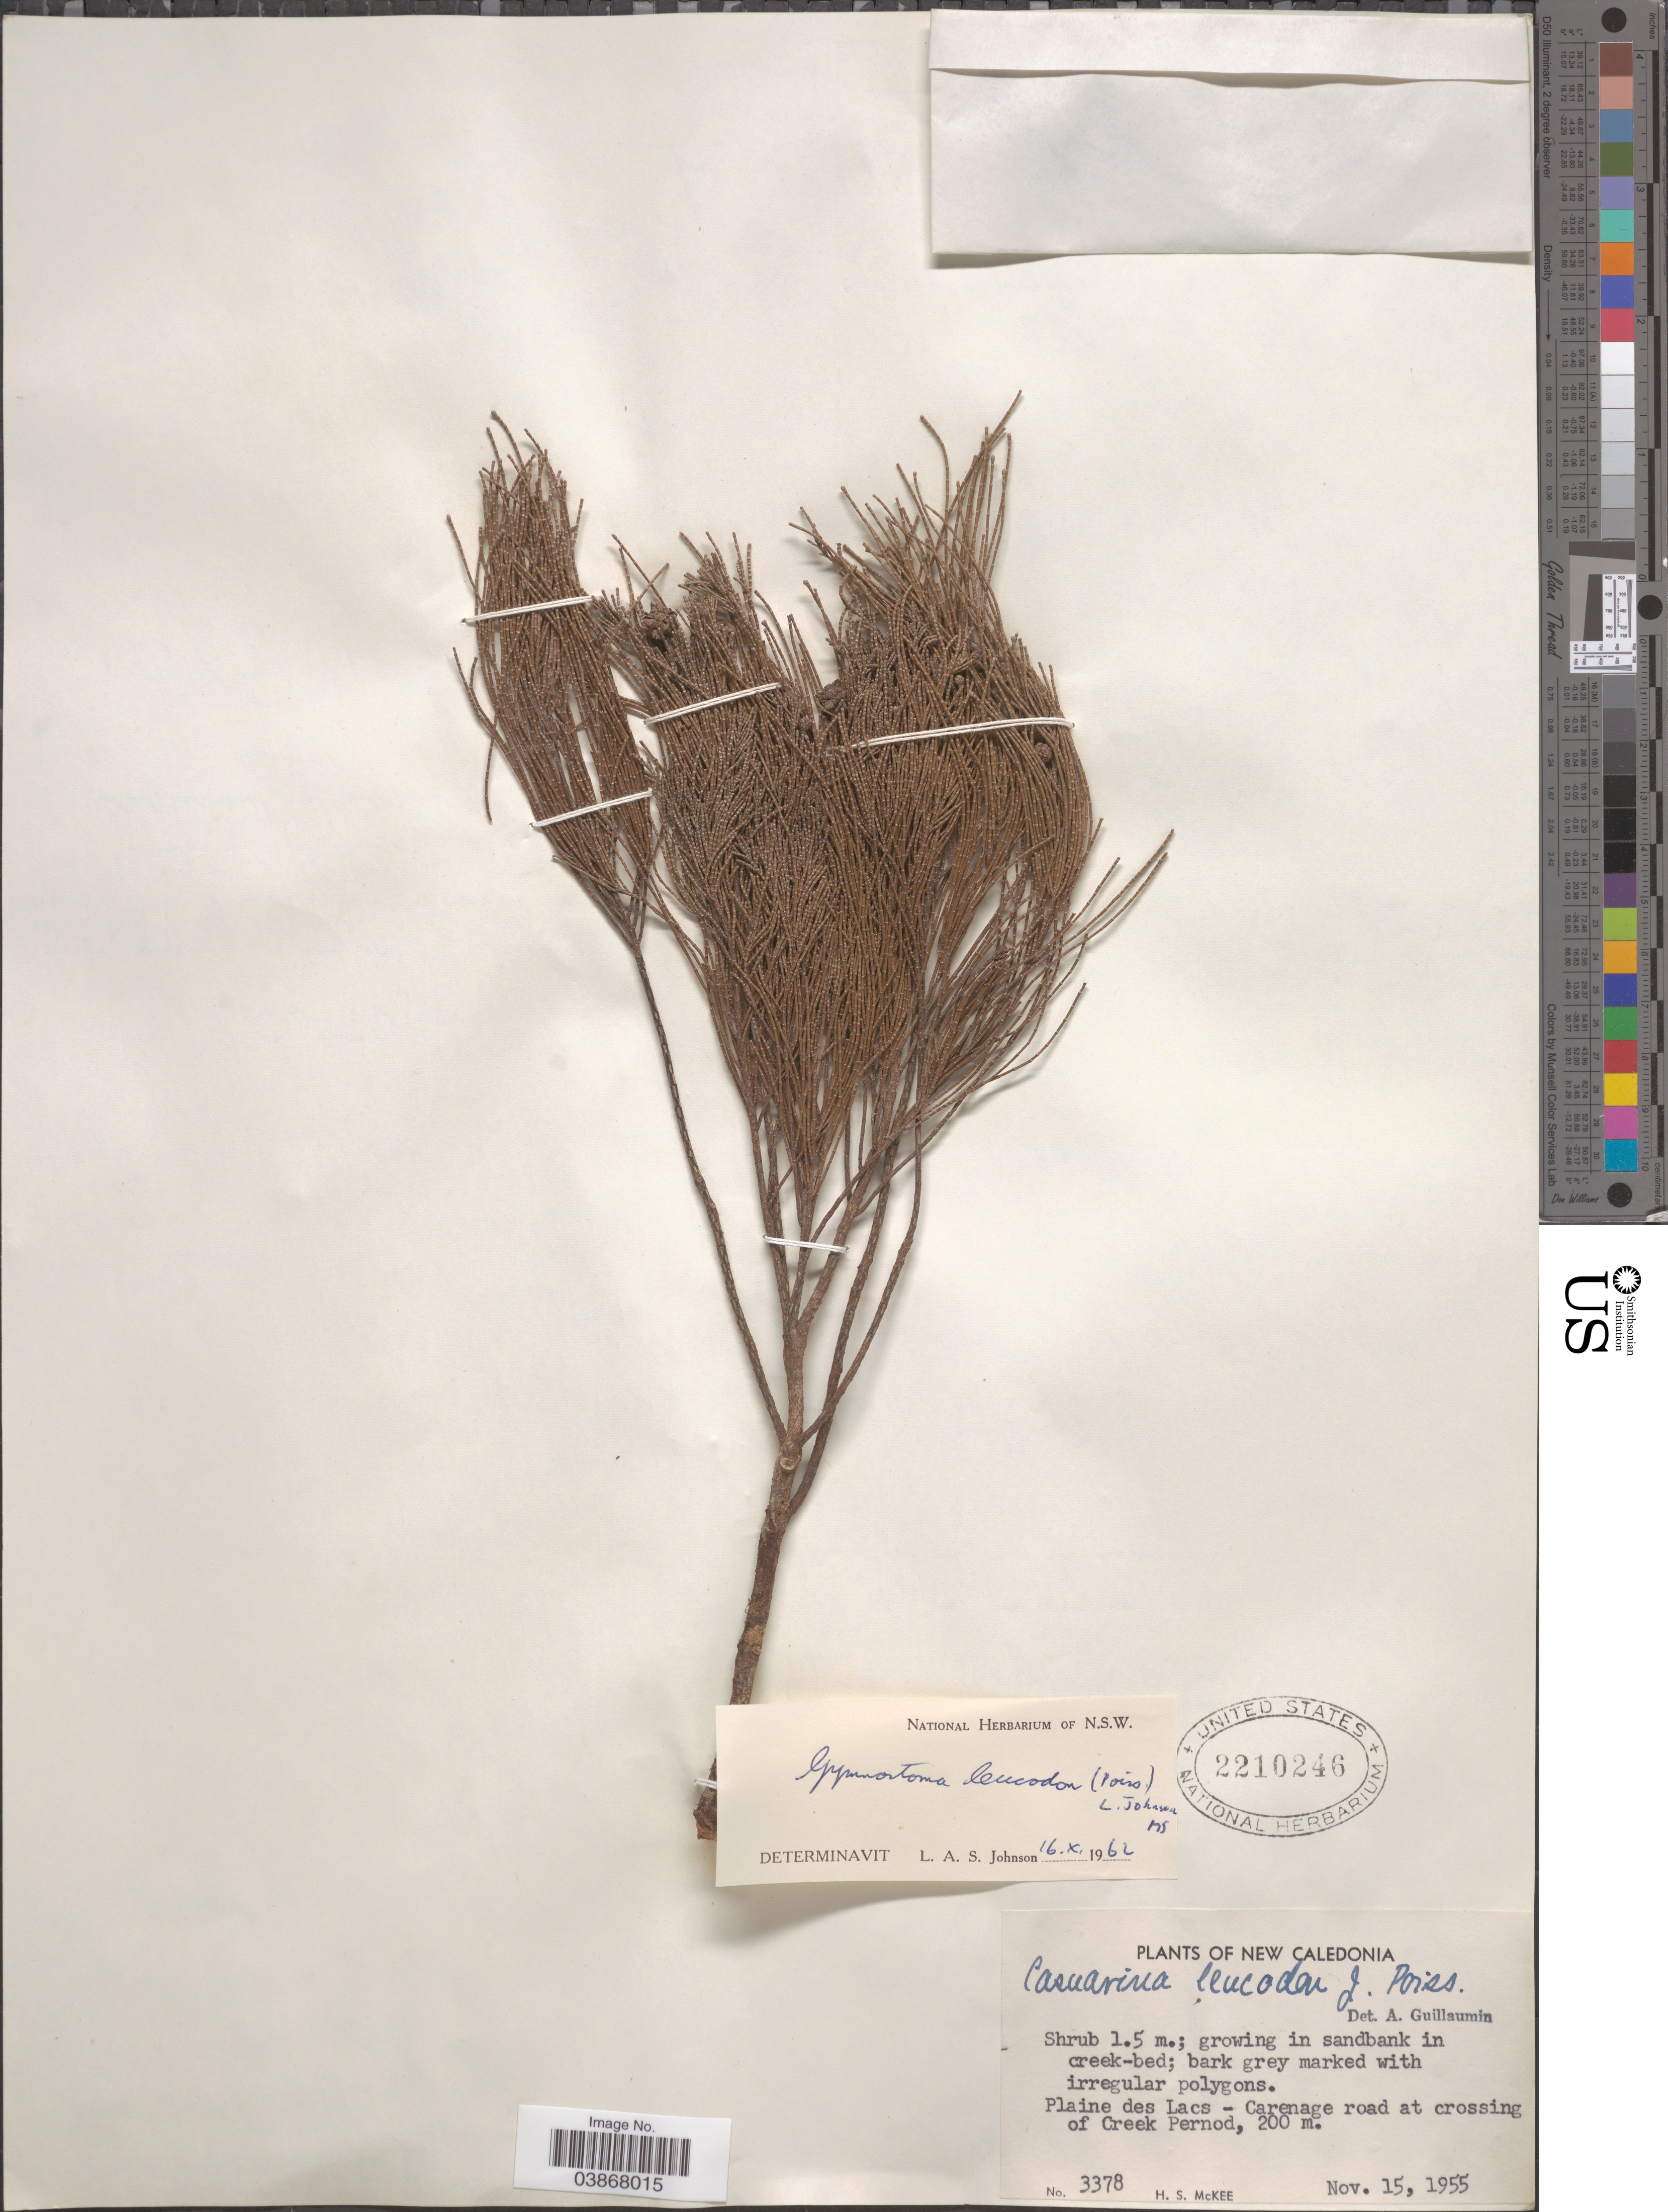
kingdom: Plantae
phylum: Tracheophyta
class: Magnoliopsida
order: Fagales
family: Casuarinaceae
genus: Gymnostoma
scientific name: Gymnostoma leucodon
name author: (Poiss.) L.A.S. Johnson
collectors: H. S. McKee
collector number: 3378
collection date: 1955-11-15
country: New Caledonia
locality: Plaine des Lacs - Carenage road at crossing of Creek Pernod.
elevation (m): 200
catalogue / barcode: US 2210246